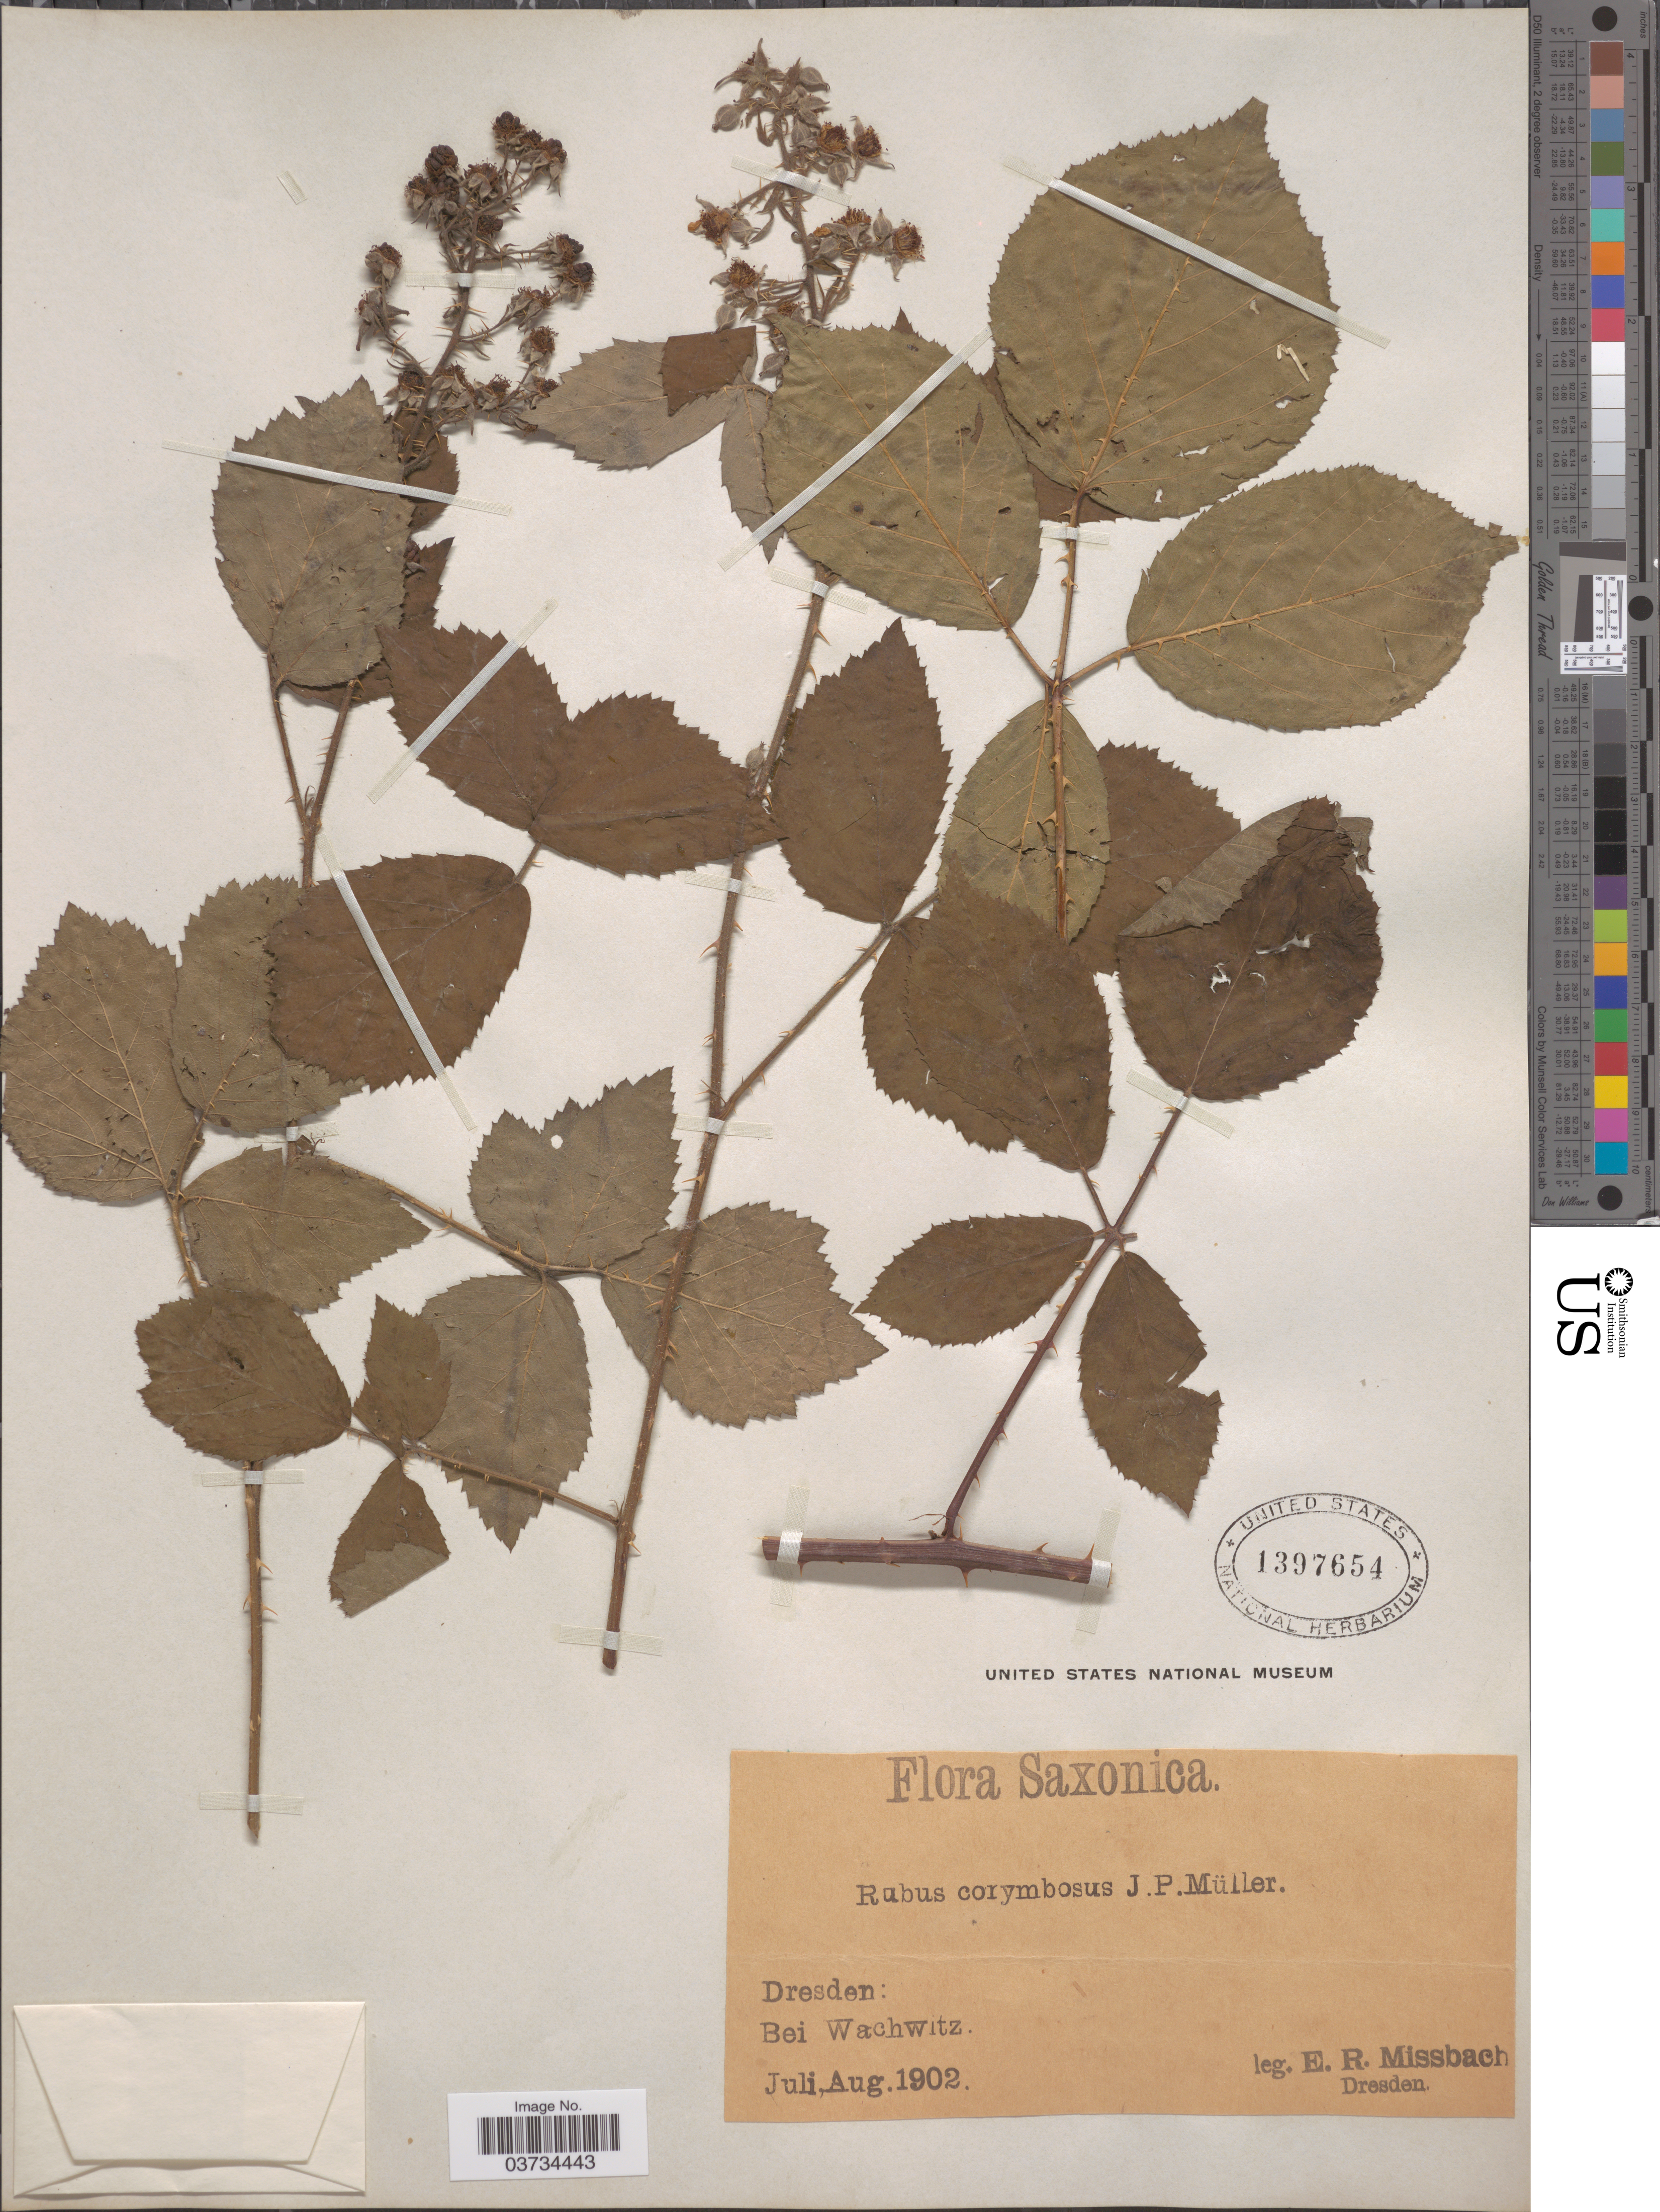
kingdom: Plantae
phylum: Tracheophyta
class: Magnoliopsida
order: Rosales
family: Rosaceae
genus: Rubus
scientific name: Rubus foliosus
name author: Weihe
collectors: E. Missbach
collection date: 1902-07/1902-08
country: Germany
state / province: Niedersachsen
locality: Saxonica. Dresden: Bei Wachwitz.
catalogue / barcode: US 1397654